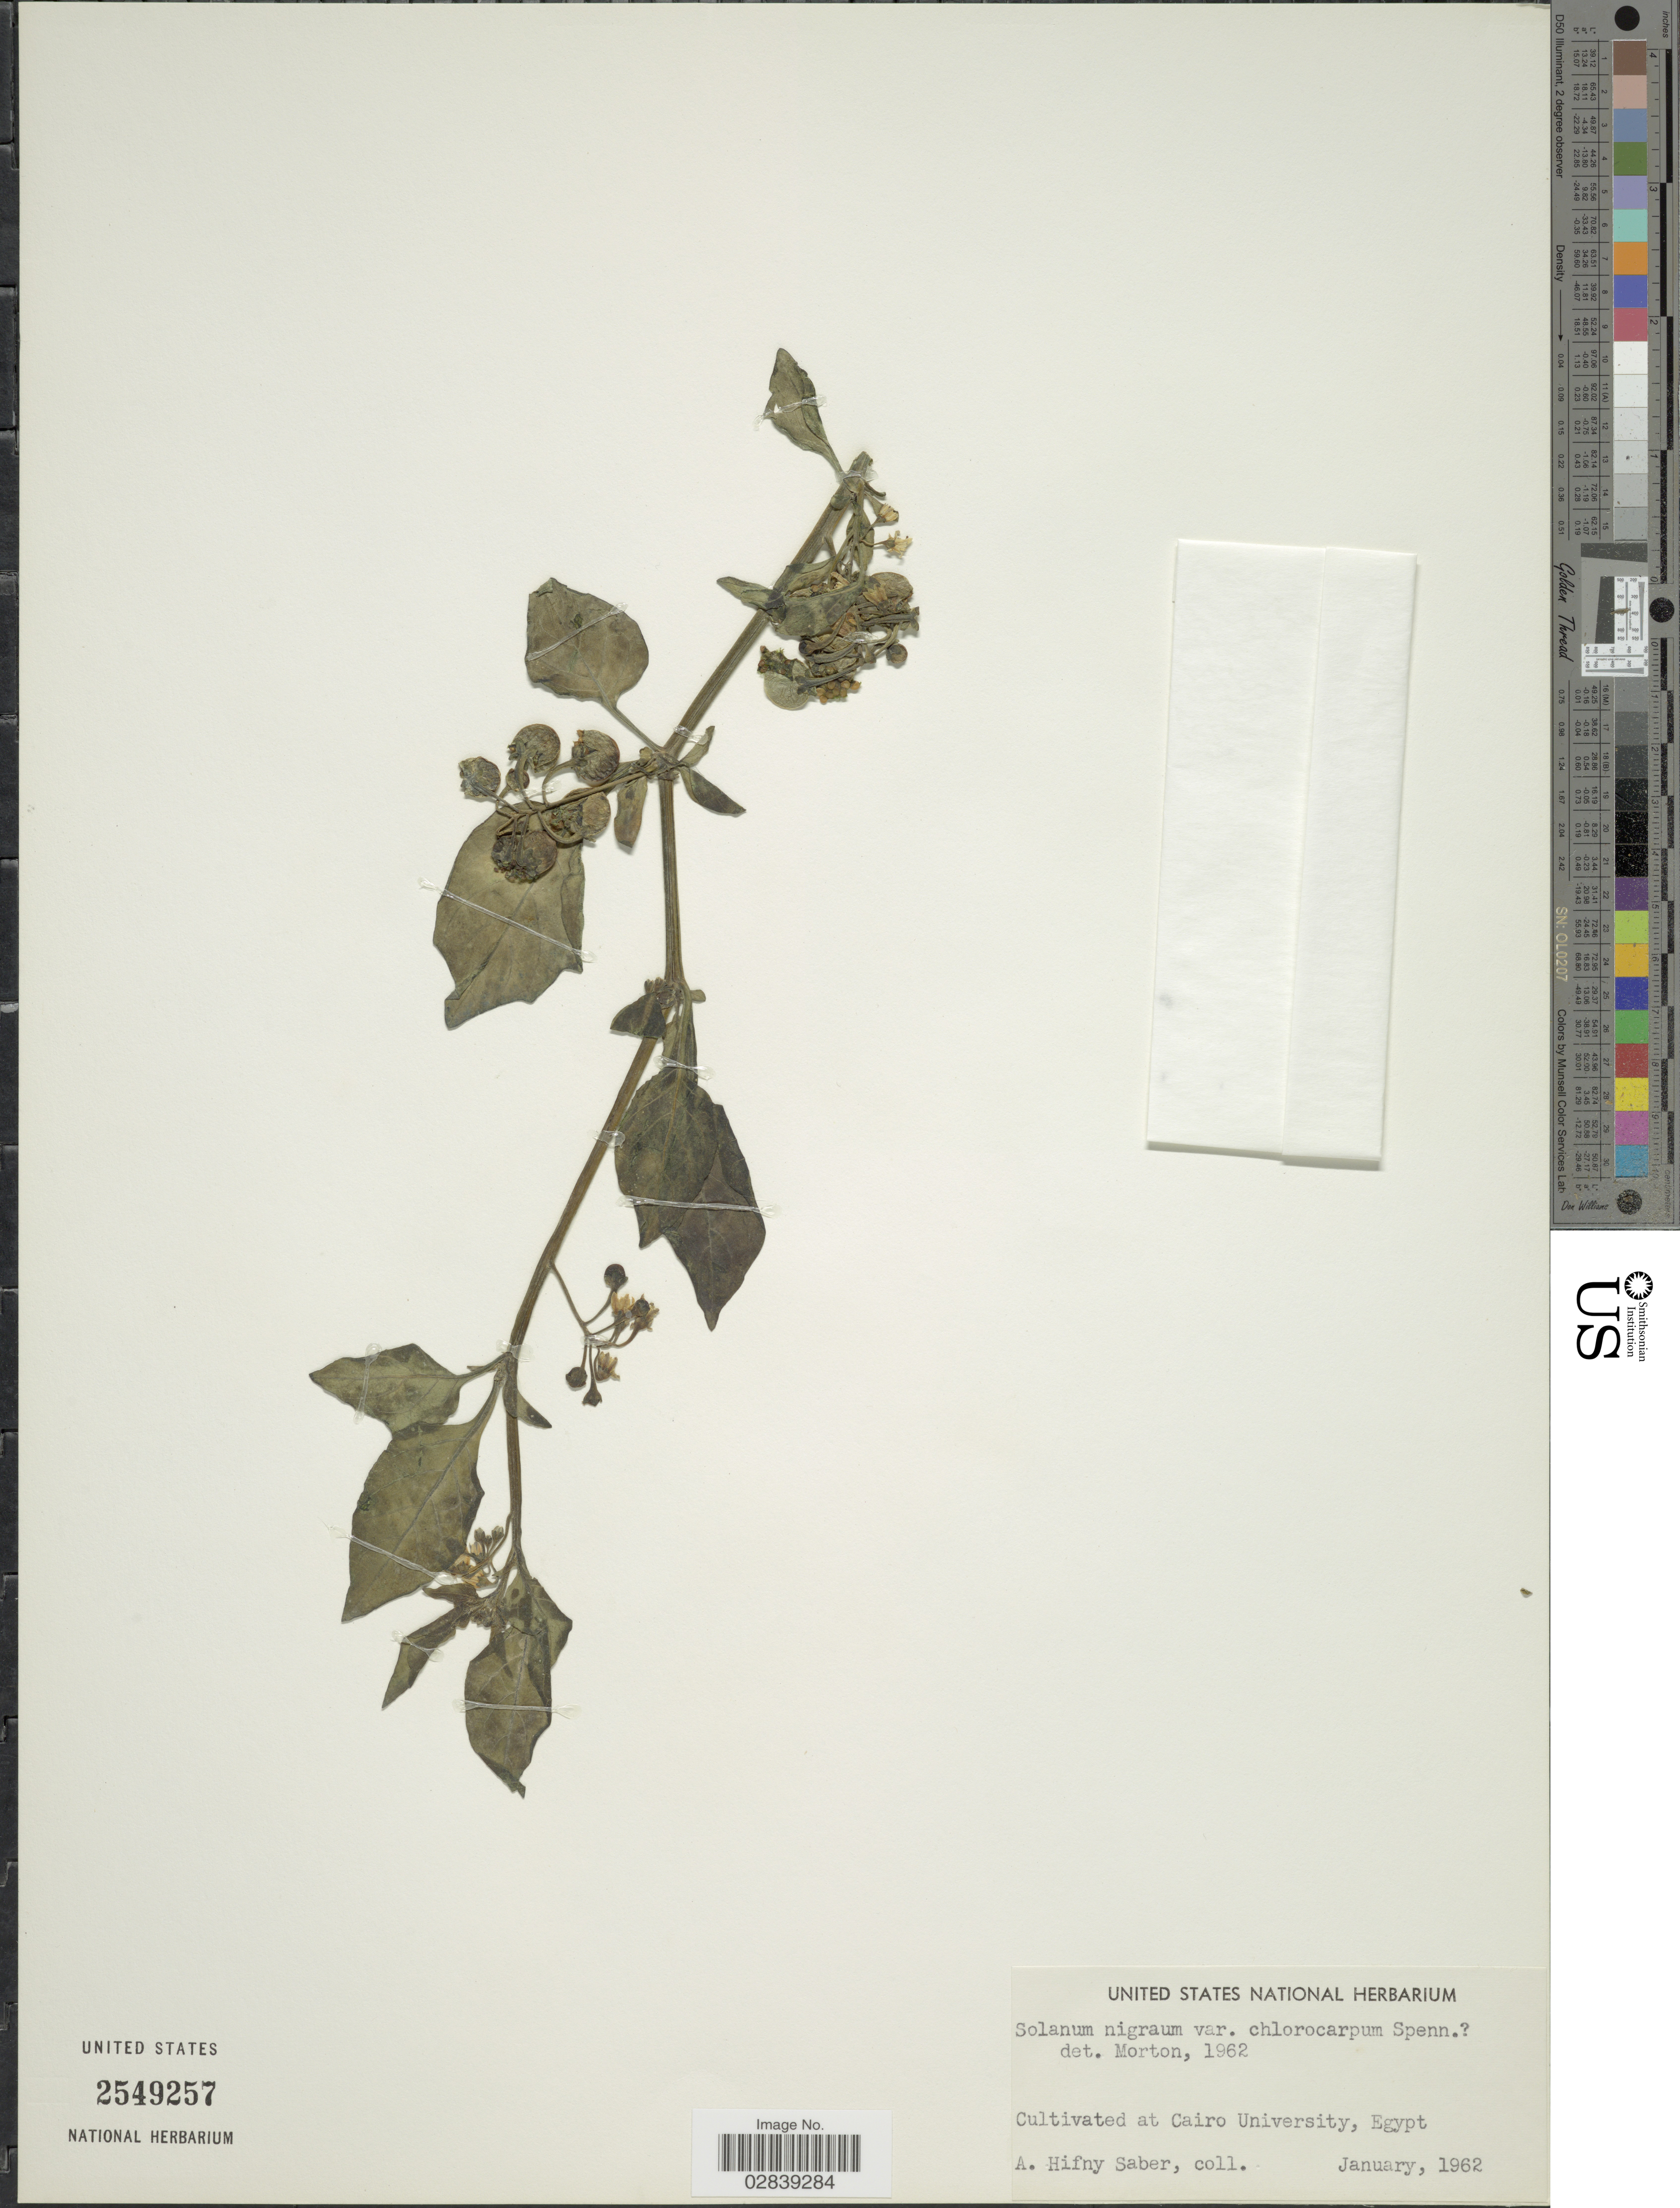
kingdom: Plantae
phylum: Tracheophyta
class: Magnoliopsida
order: Solanales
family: Solanaceae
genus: Solanum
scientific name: Solanum nigrum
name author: L.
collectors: A. Saber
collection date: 1962-01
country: Egypt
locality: Cairo University.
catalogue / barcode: US 2549257